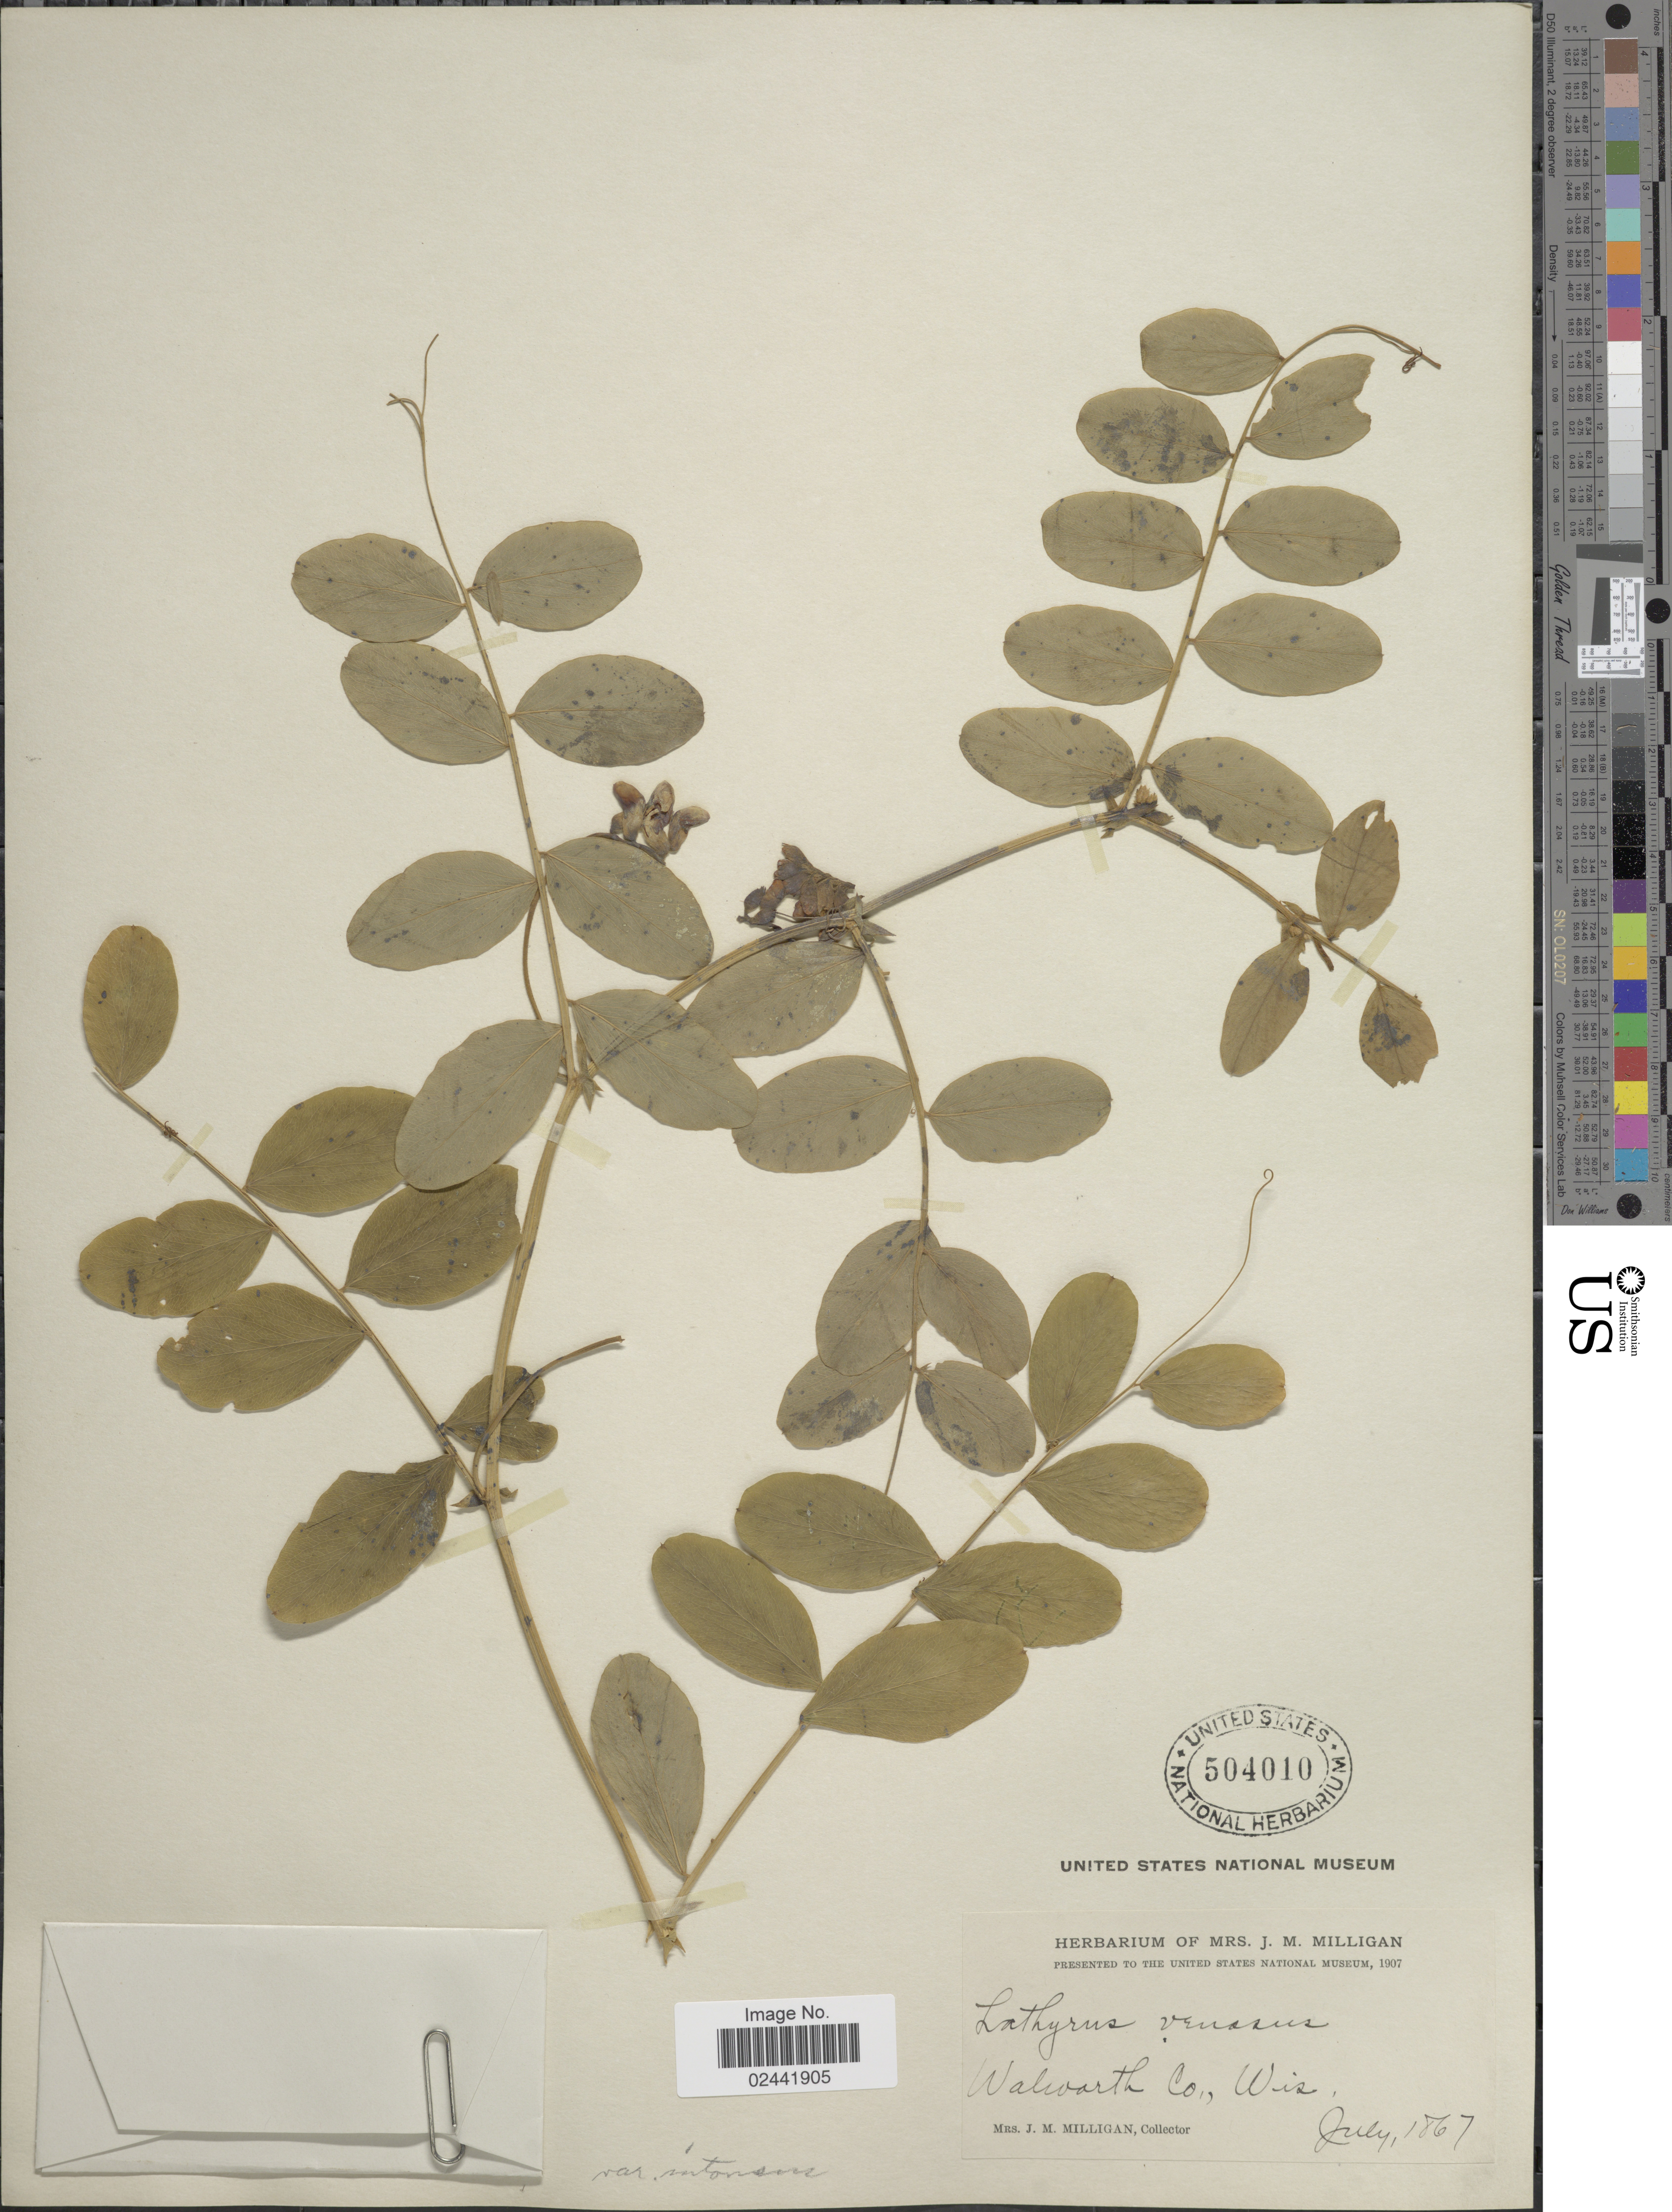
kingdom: Plantae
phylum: Tracheophyta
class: Magnoliopsida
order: Fabales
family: Fabaceae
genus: Lathyrus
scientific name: Lathyrus venosus var. intonsus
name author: Butters & H. St. John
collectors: J. Milligan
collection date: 1867-07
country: United States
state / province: Wisconsin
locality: Walworth Co., Wis.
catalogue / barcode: US 504010